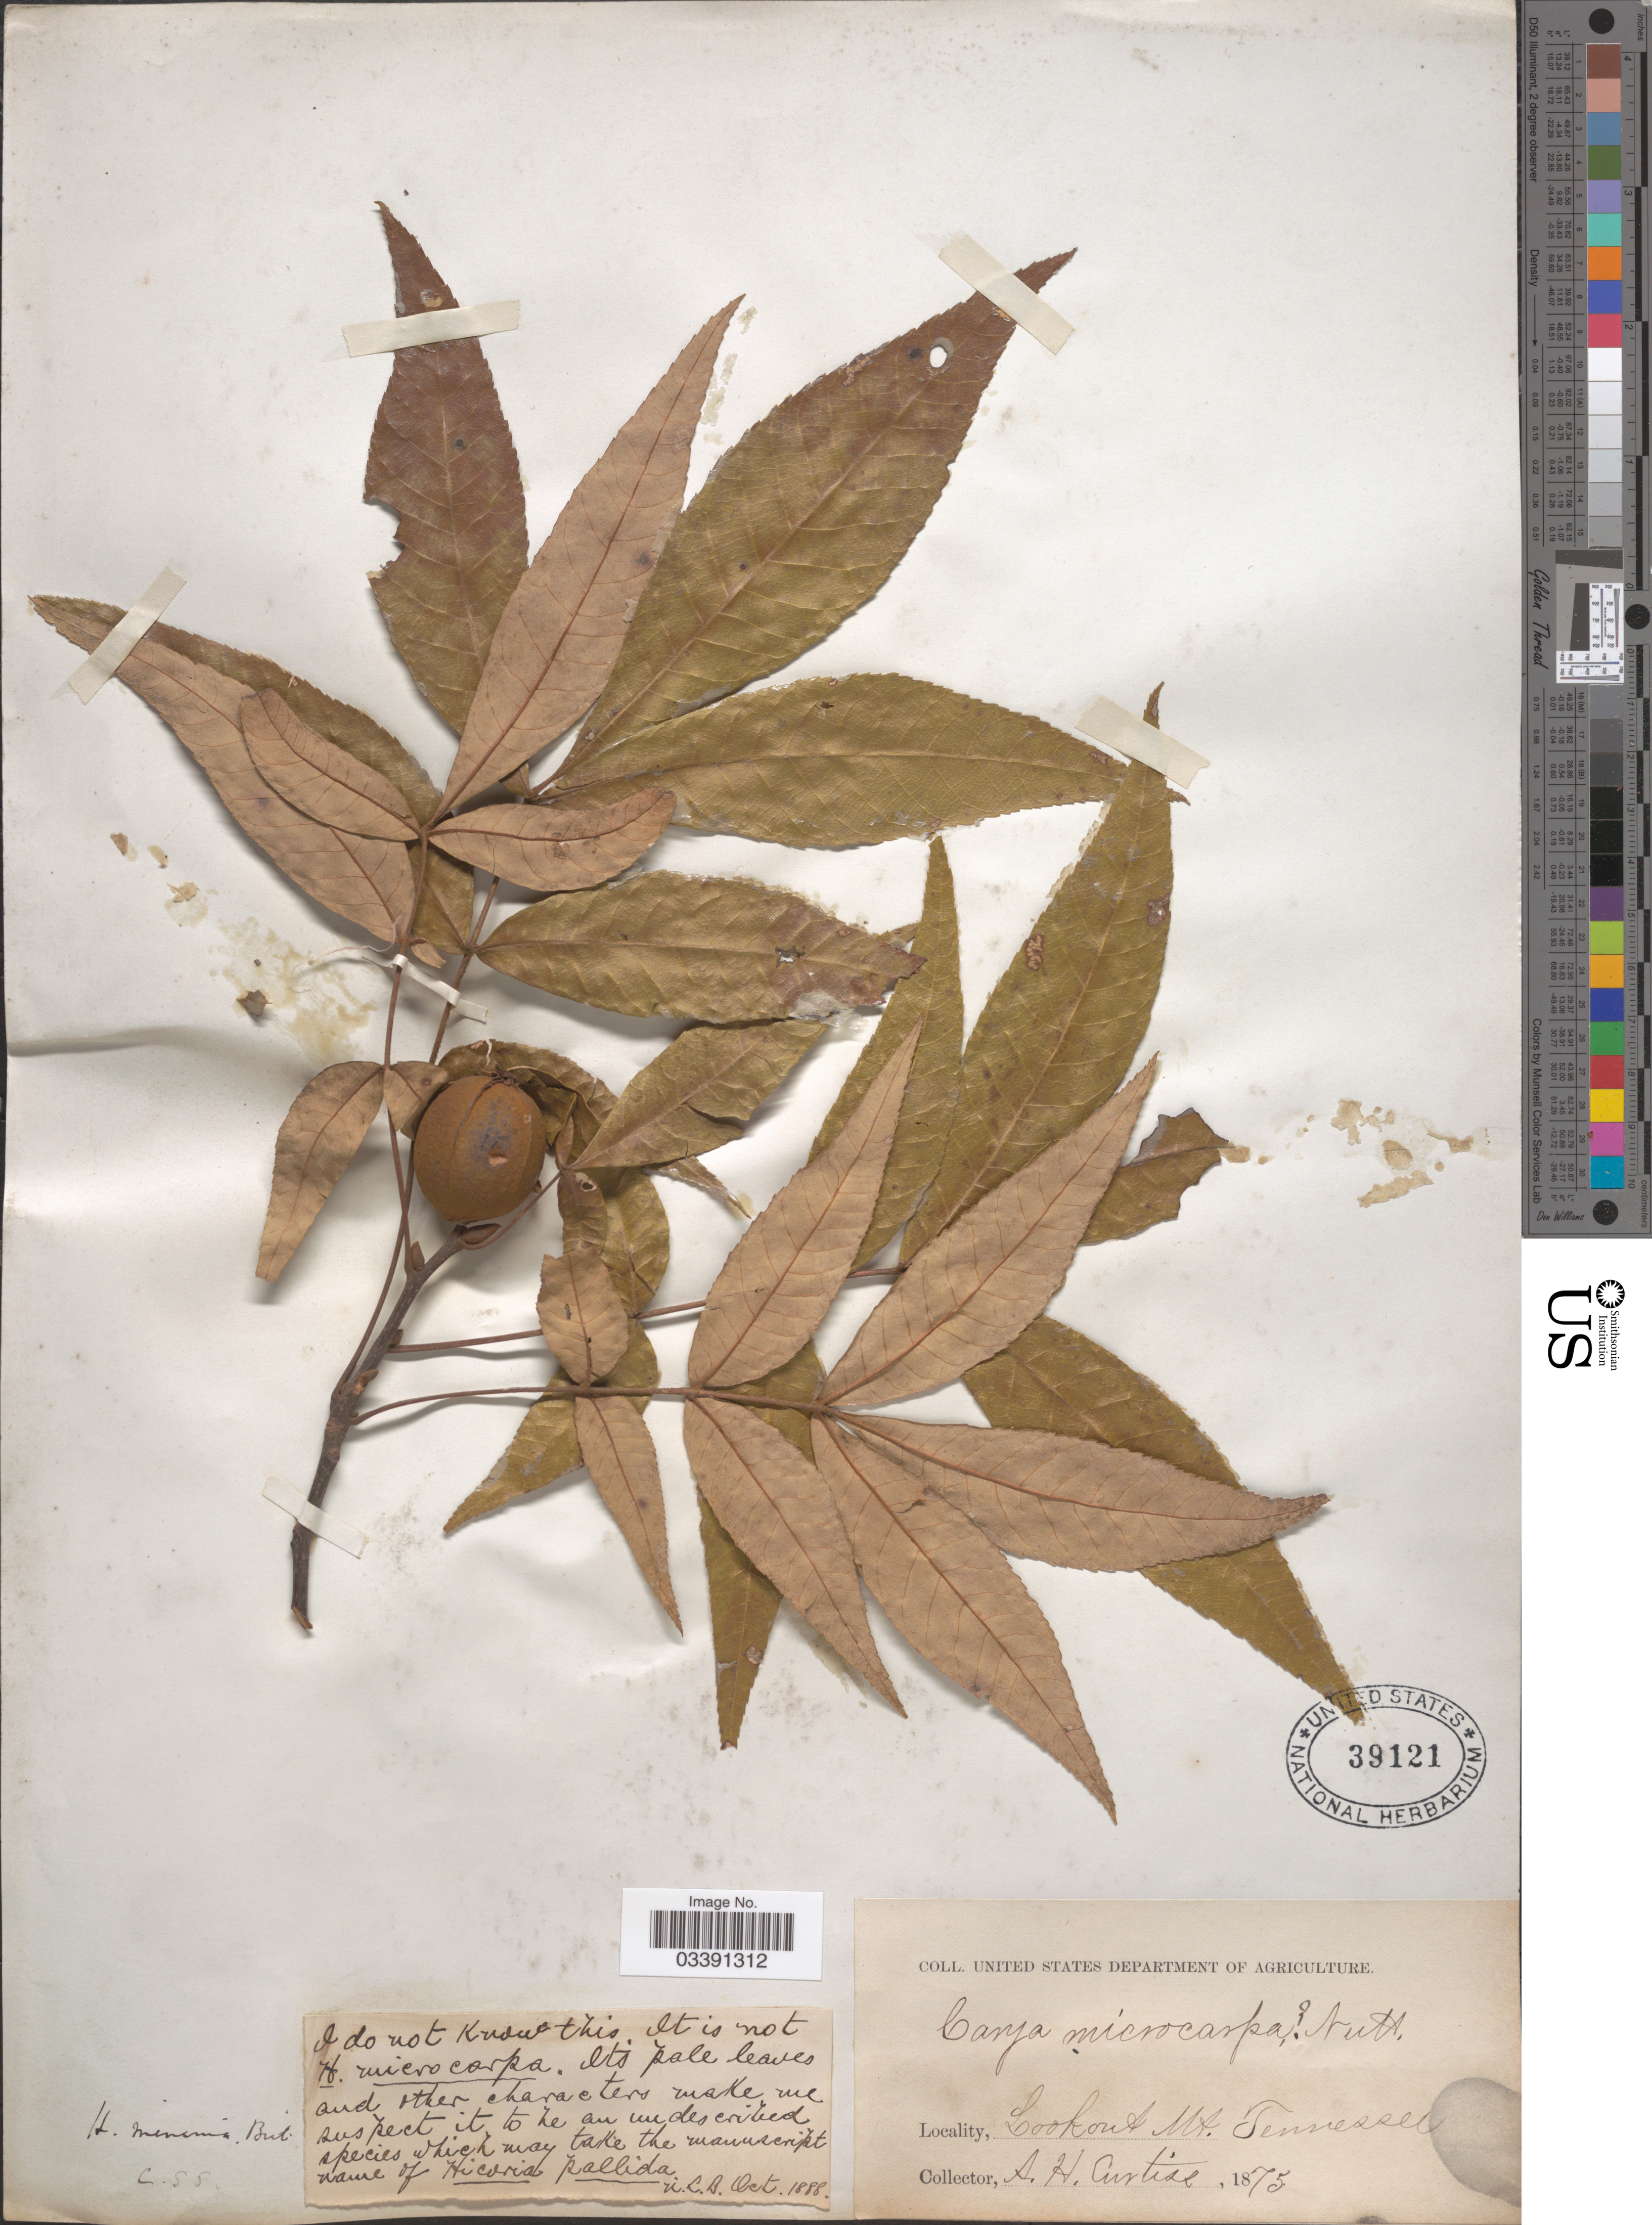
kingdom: Plantae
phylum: Tracheophyta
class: Magnoliopsida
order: Fagales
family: Juglandaceae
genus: Carya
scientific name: Carya cordiformis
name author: (Wangenh.) K. Koch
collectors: A. H. Curtiss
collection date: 1875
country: United States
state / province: Tennessee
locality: Lookout Mt.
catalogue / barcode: US 39121